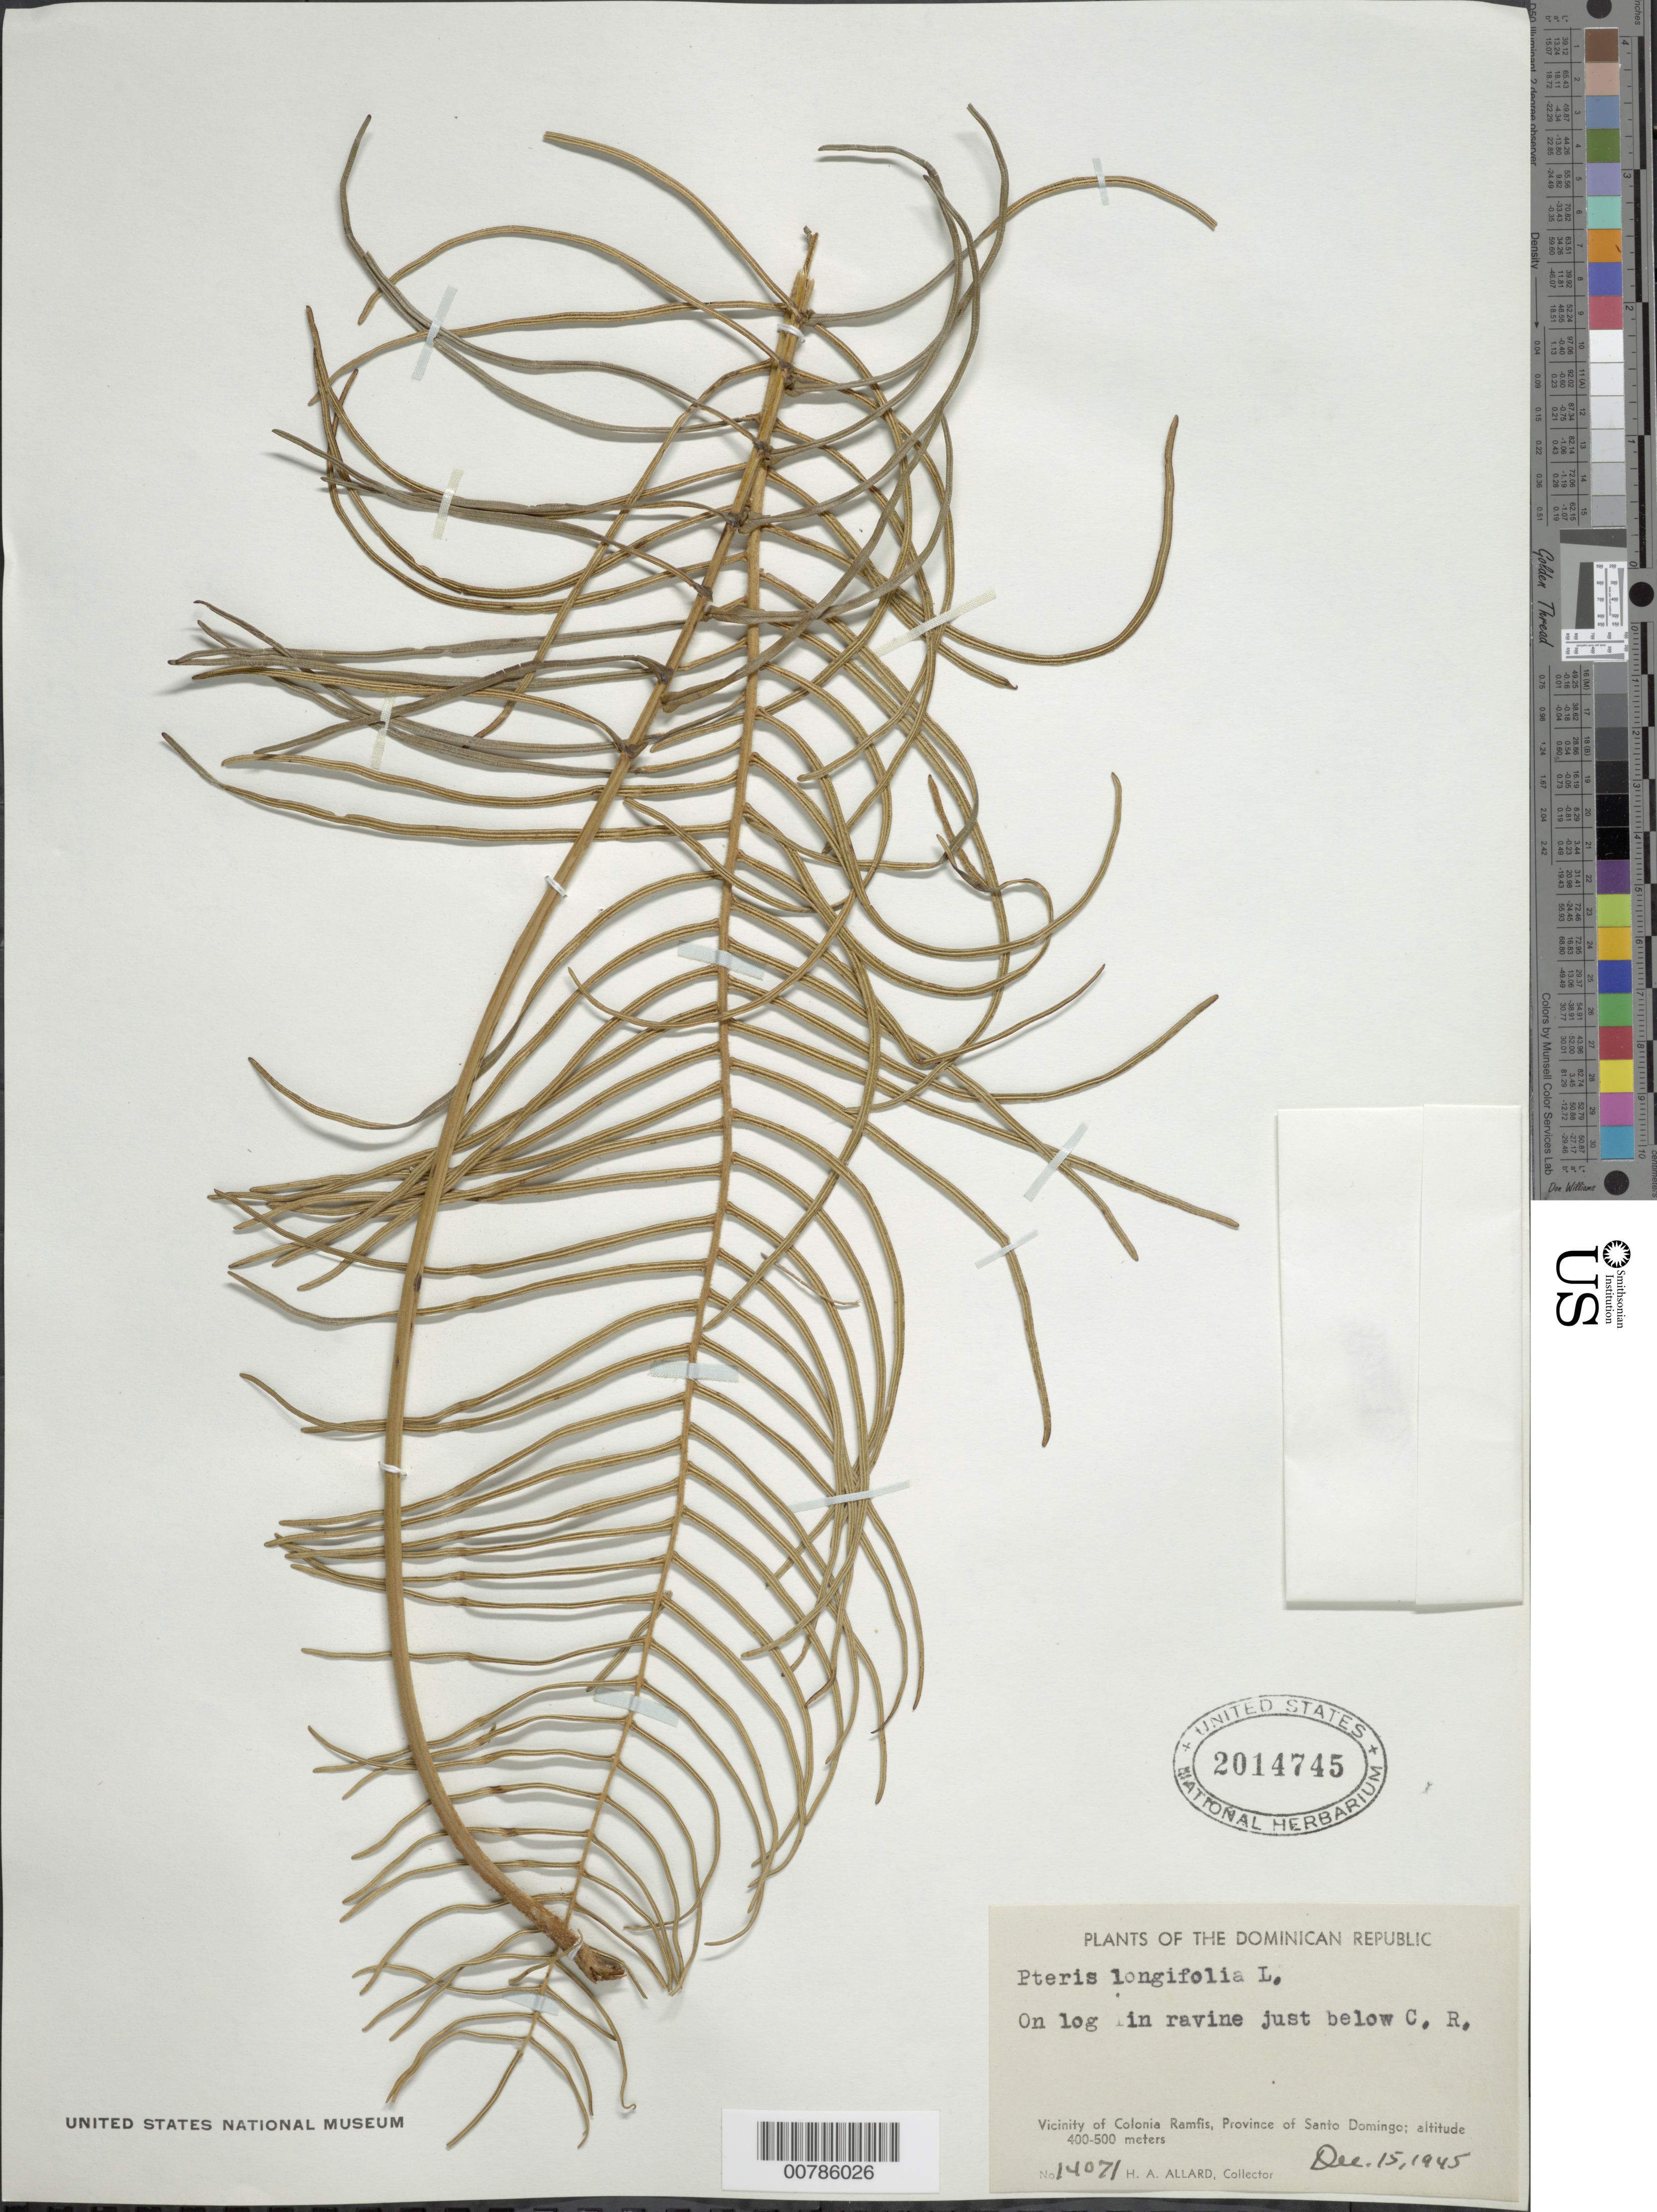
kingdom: Plantae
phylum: Tracheophyta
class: Polypodiopsida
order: Polypodiales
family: Pteridaceae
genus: Pteris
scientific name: Pteris longifolia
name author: L.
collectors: H. A. Allard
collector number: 14071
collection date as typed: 15 Dec 1945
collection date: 1945-12-15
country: Dominican Republic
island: Hispaniola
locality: Prov. Santo Domingo, Colonia Ramfis vicinity; ravine just below C.R.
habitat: On log in ravine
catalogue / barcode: US 2014745